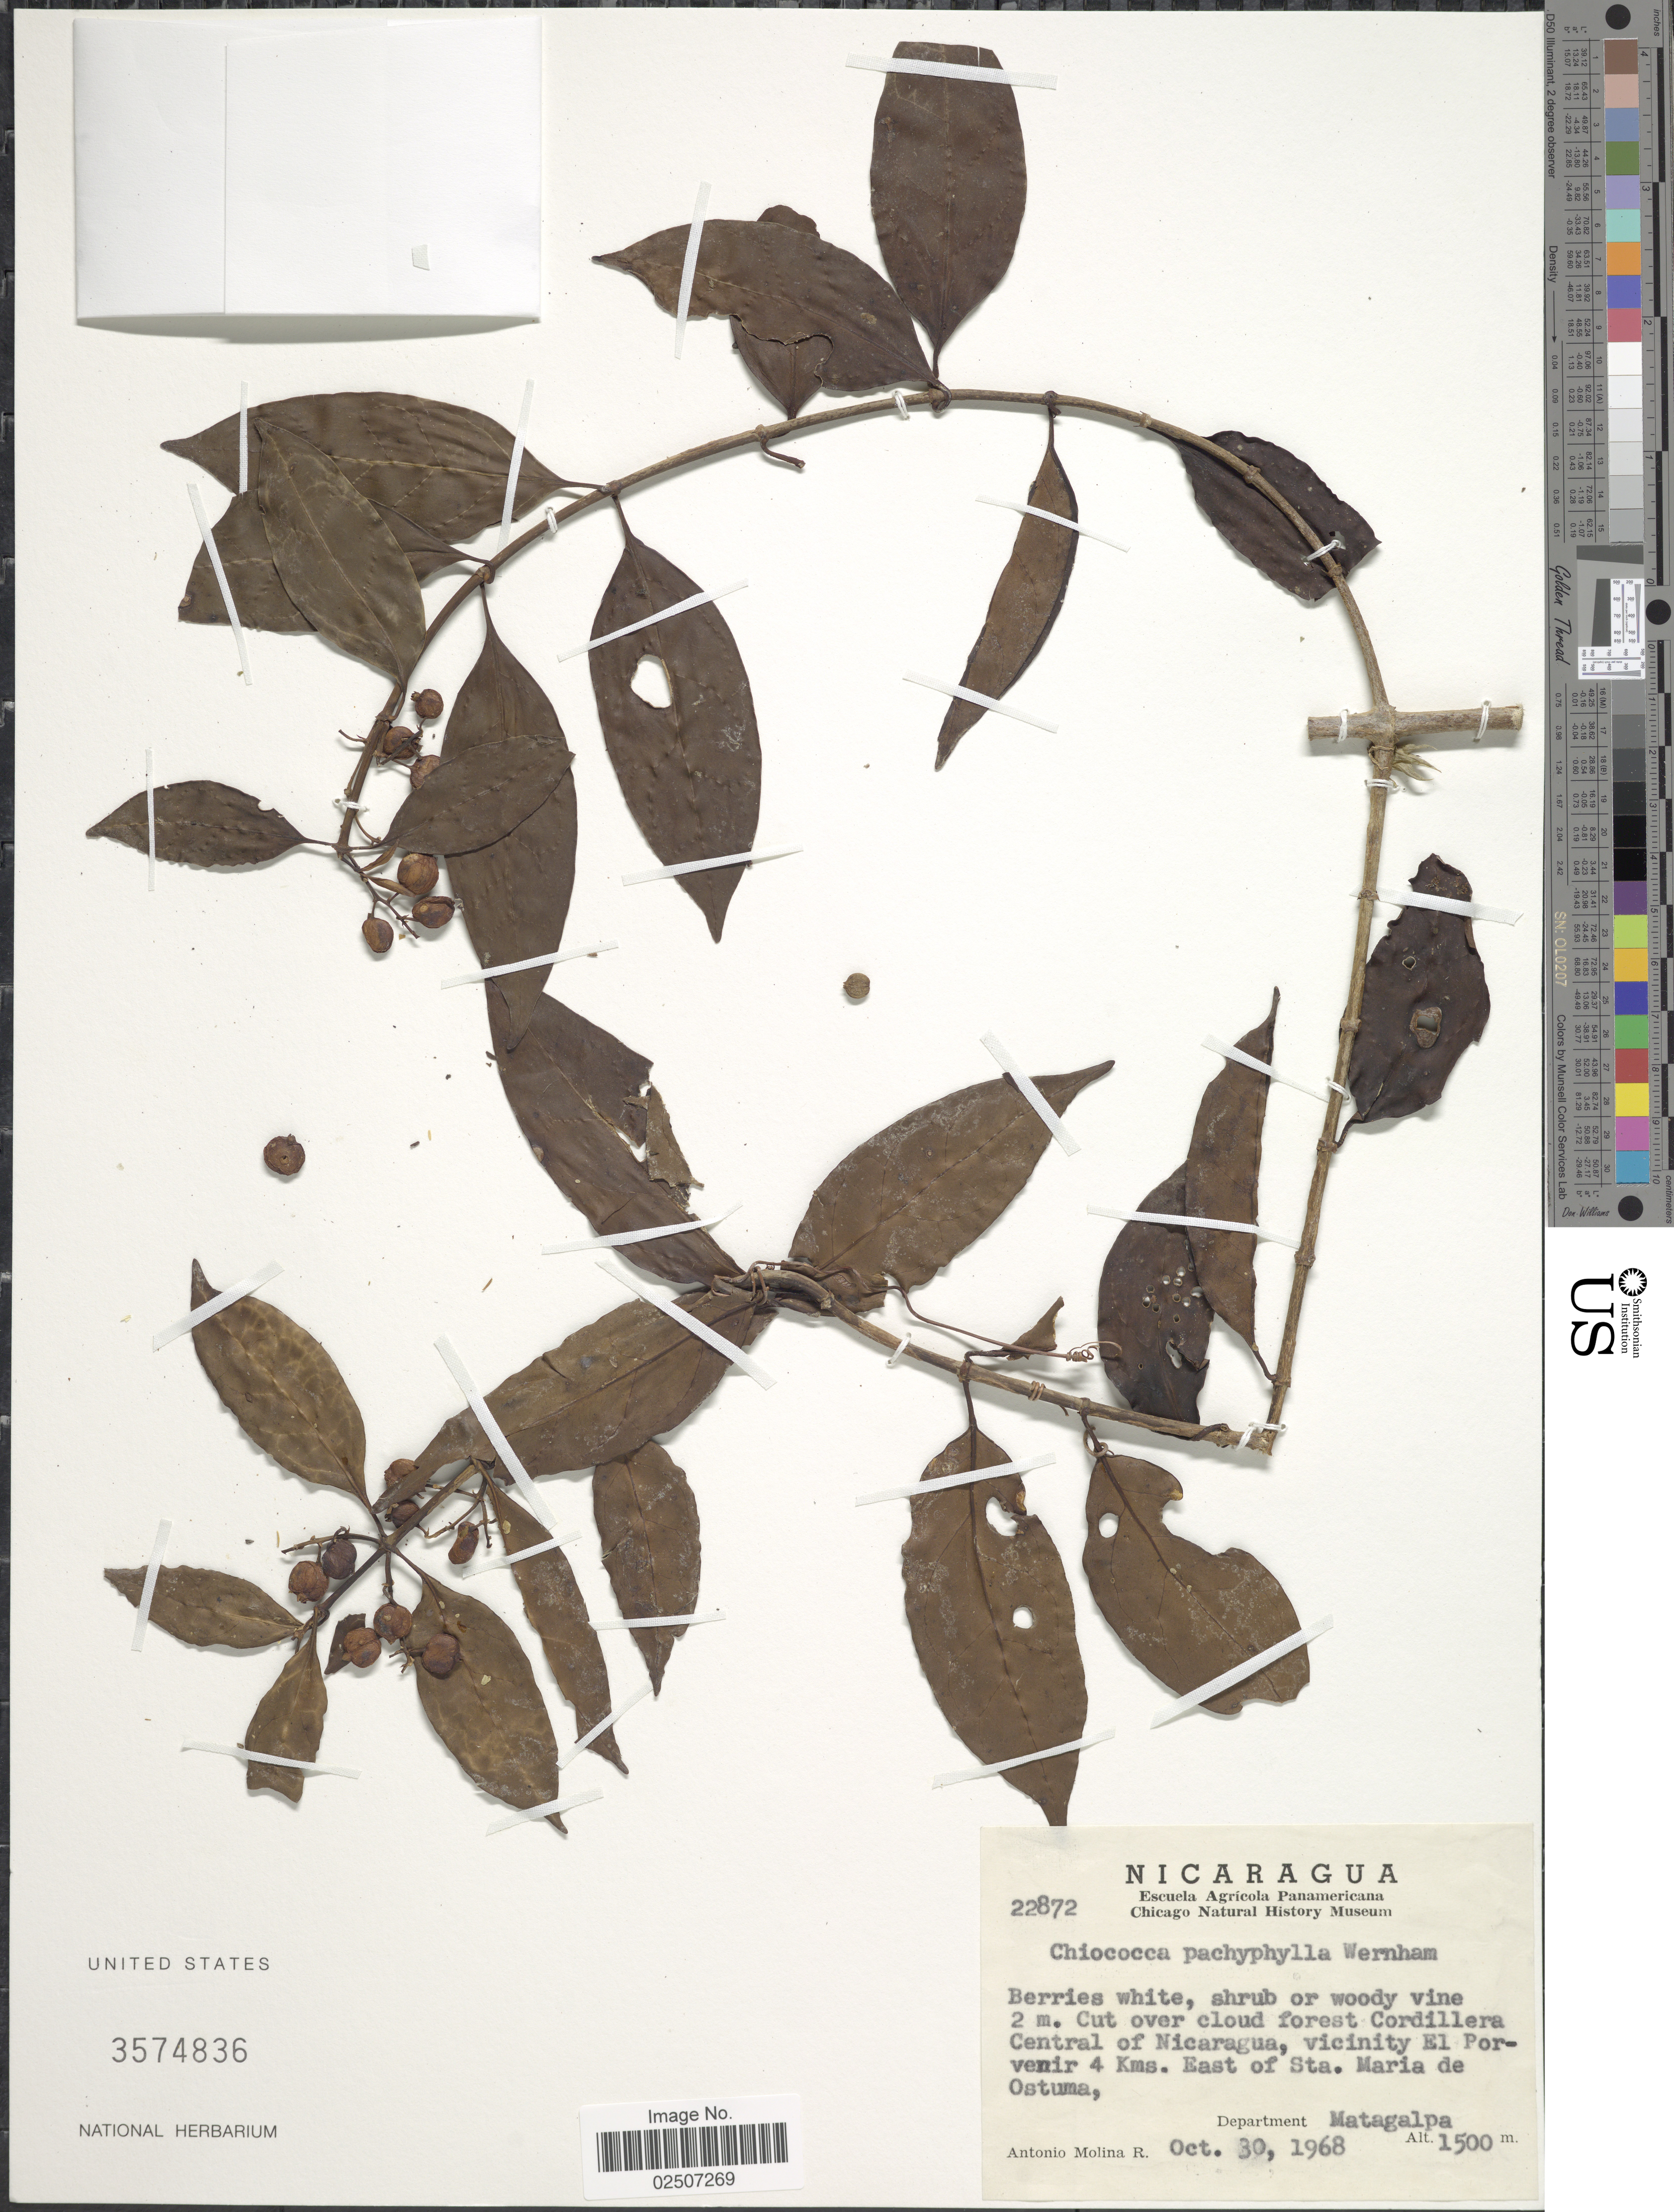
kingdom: Plantae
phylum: Tracheophyta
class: Magnoliopsida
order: Gentianales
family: Rubiaceae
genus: Chiococca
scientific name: Chiococca pachyphylla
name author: Wernham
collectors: A. Molina R.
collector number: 22872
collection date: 1968-10-30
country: Nicaragua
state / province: Matagalpa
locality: Cut over cloud forest Cordillera Central of Nicaragua, vicinity El Porvenir 4 Kms. East of Sta. Maria de Ostuma, Department Matagalpa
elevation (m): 1500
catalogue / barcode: US 3574836